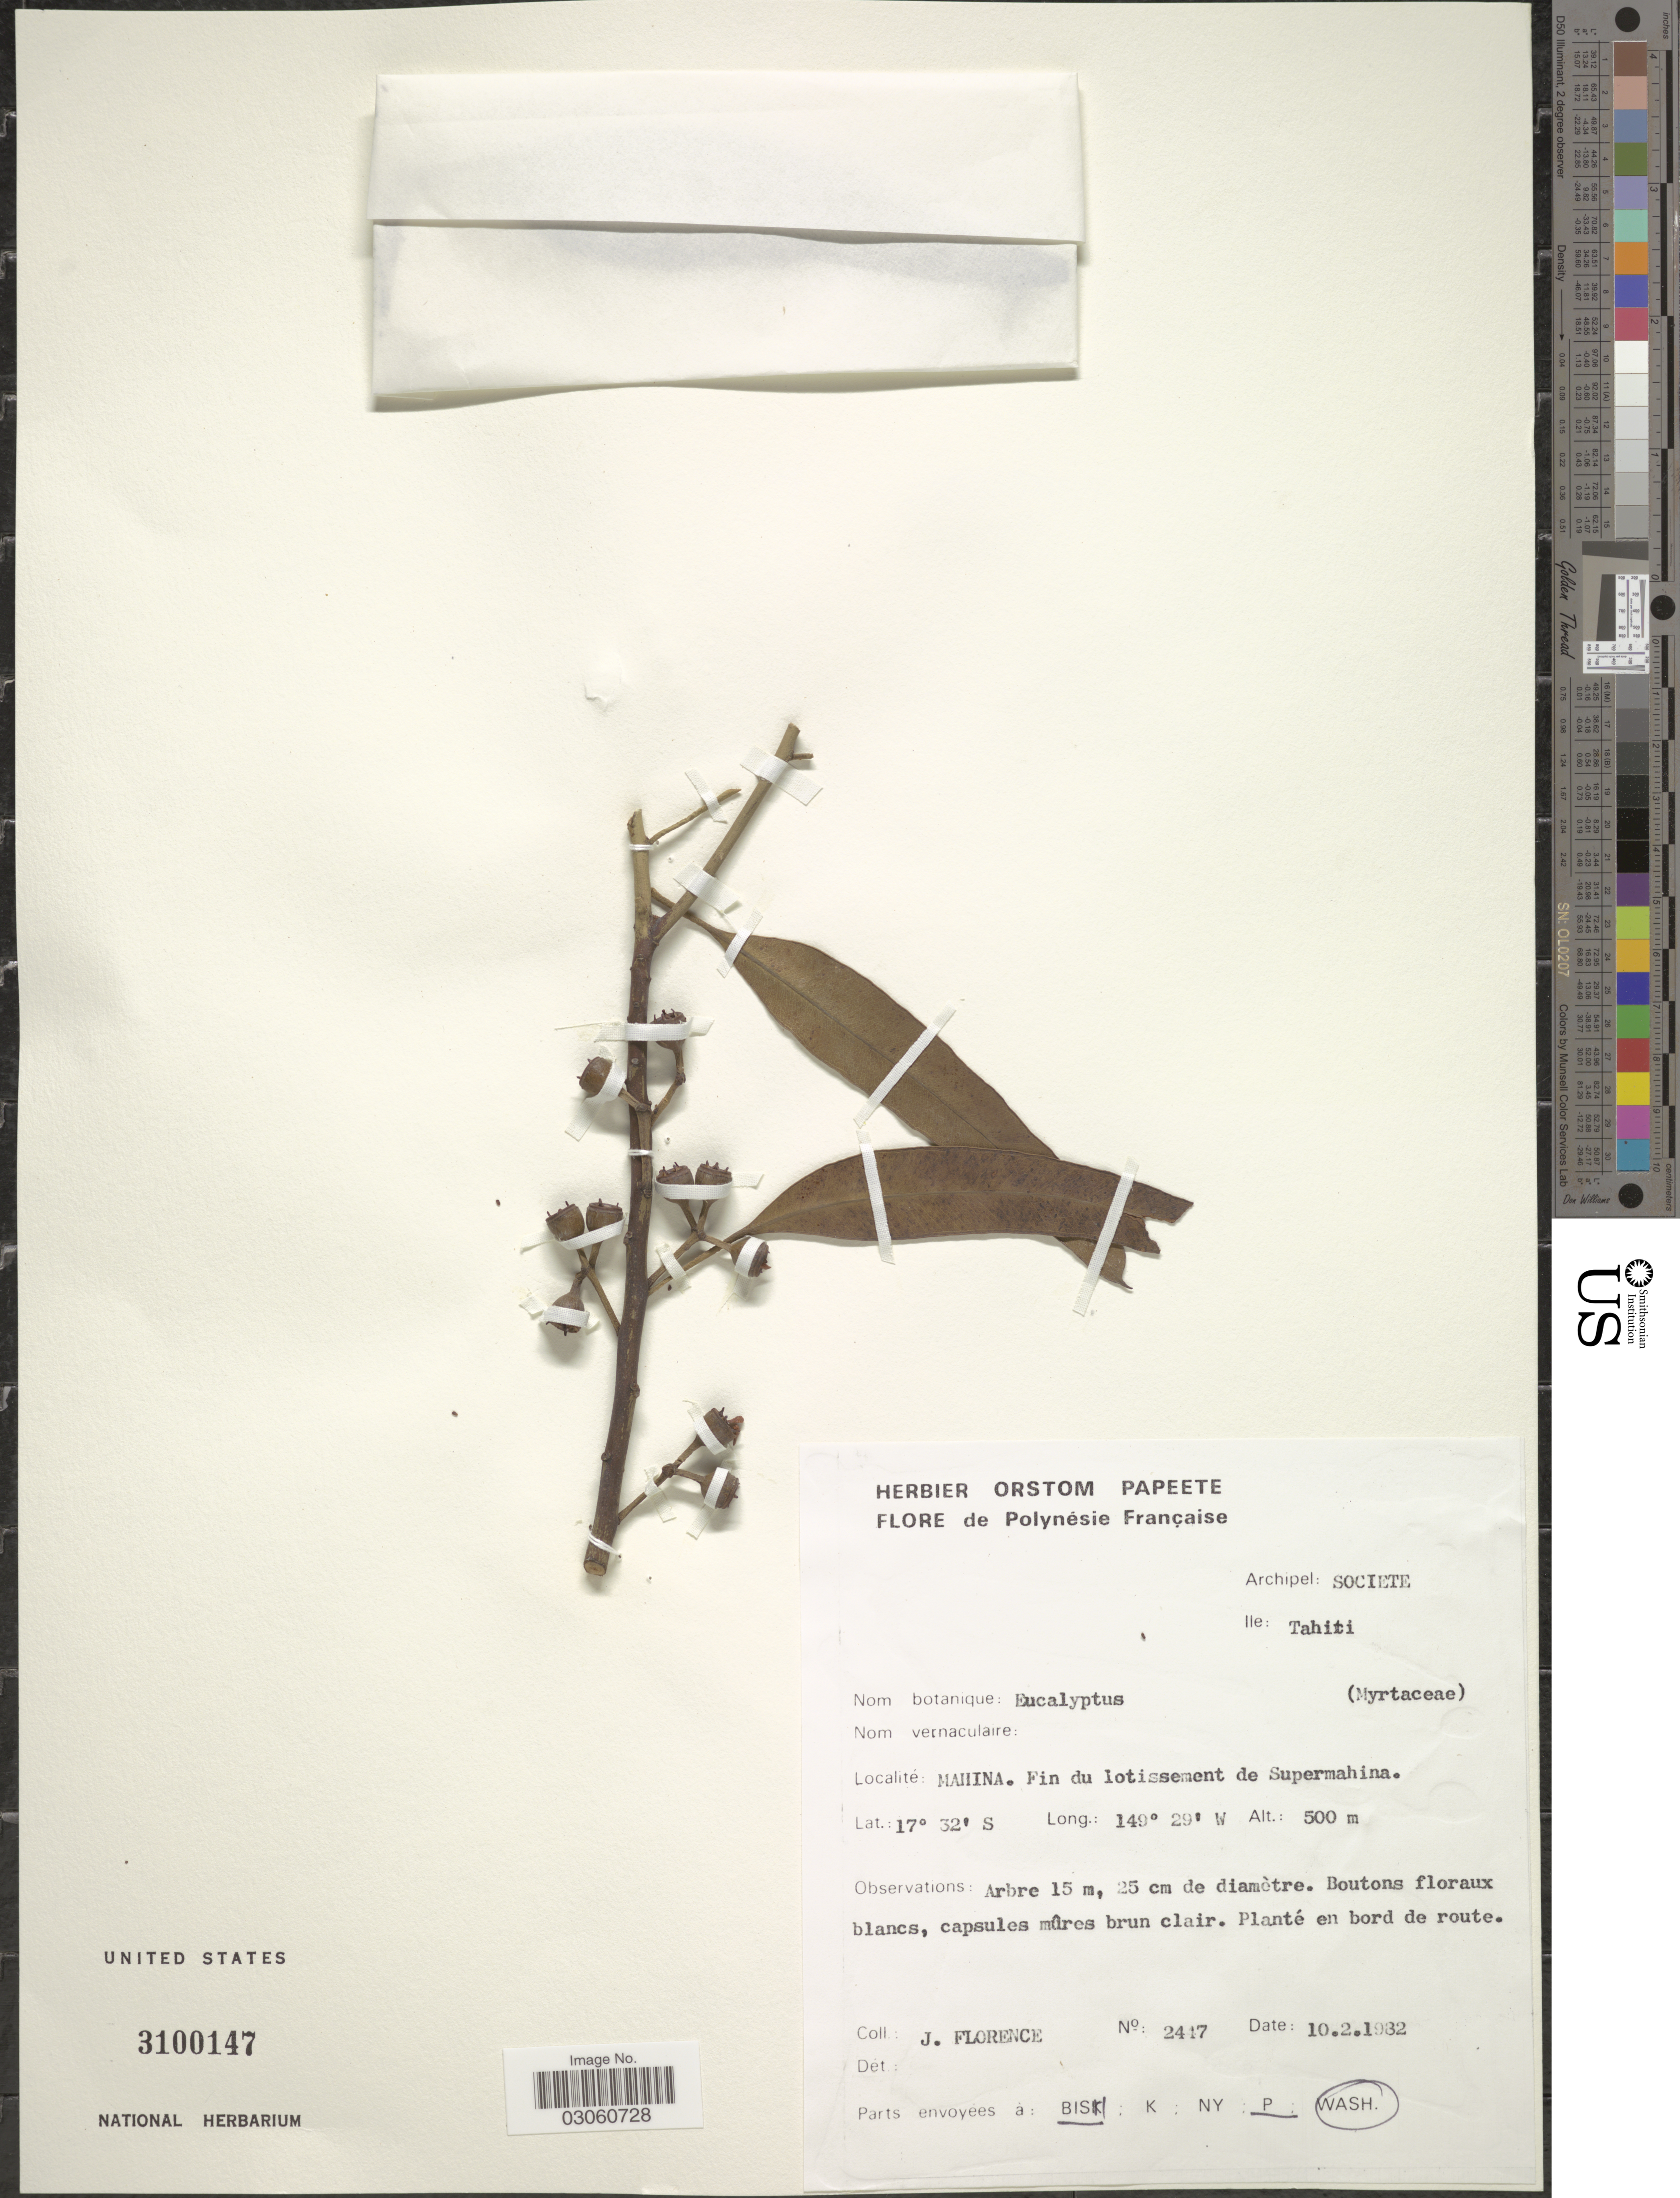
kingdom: Plantae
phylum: Tracheophyta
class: Magnoliopsida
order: Myrtales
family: Myrtaceae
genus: Eucalyptus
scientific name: Eucalyptus sp.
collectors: J. Florence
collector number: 2447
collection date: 1982-02-10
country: French Polynesia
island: Tahiti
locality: Archipel: Societe, Ile: Tahiti. Mahina. Fin du lotissement de Supermahina.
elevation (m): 500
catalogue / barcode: US 3100147